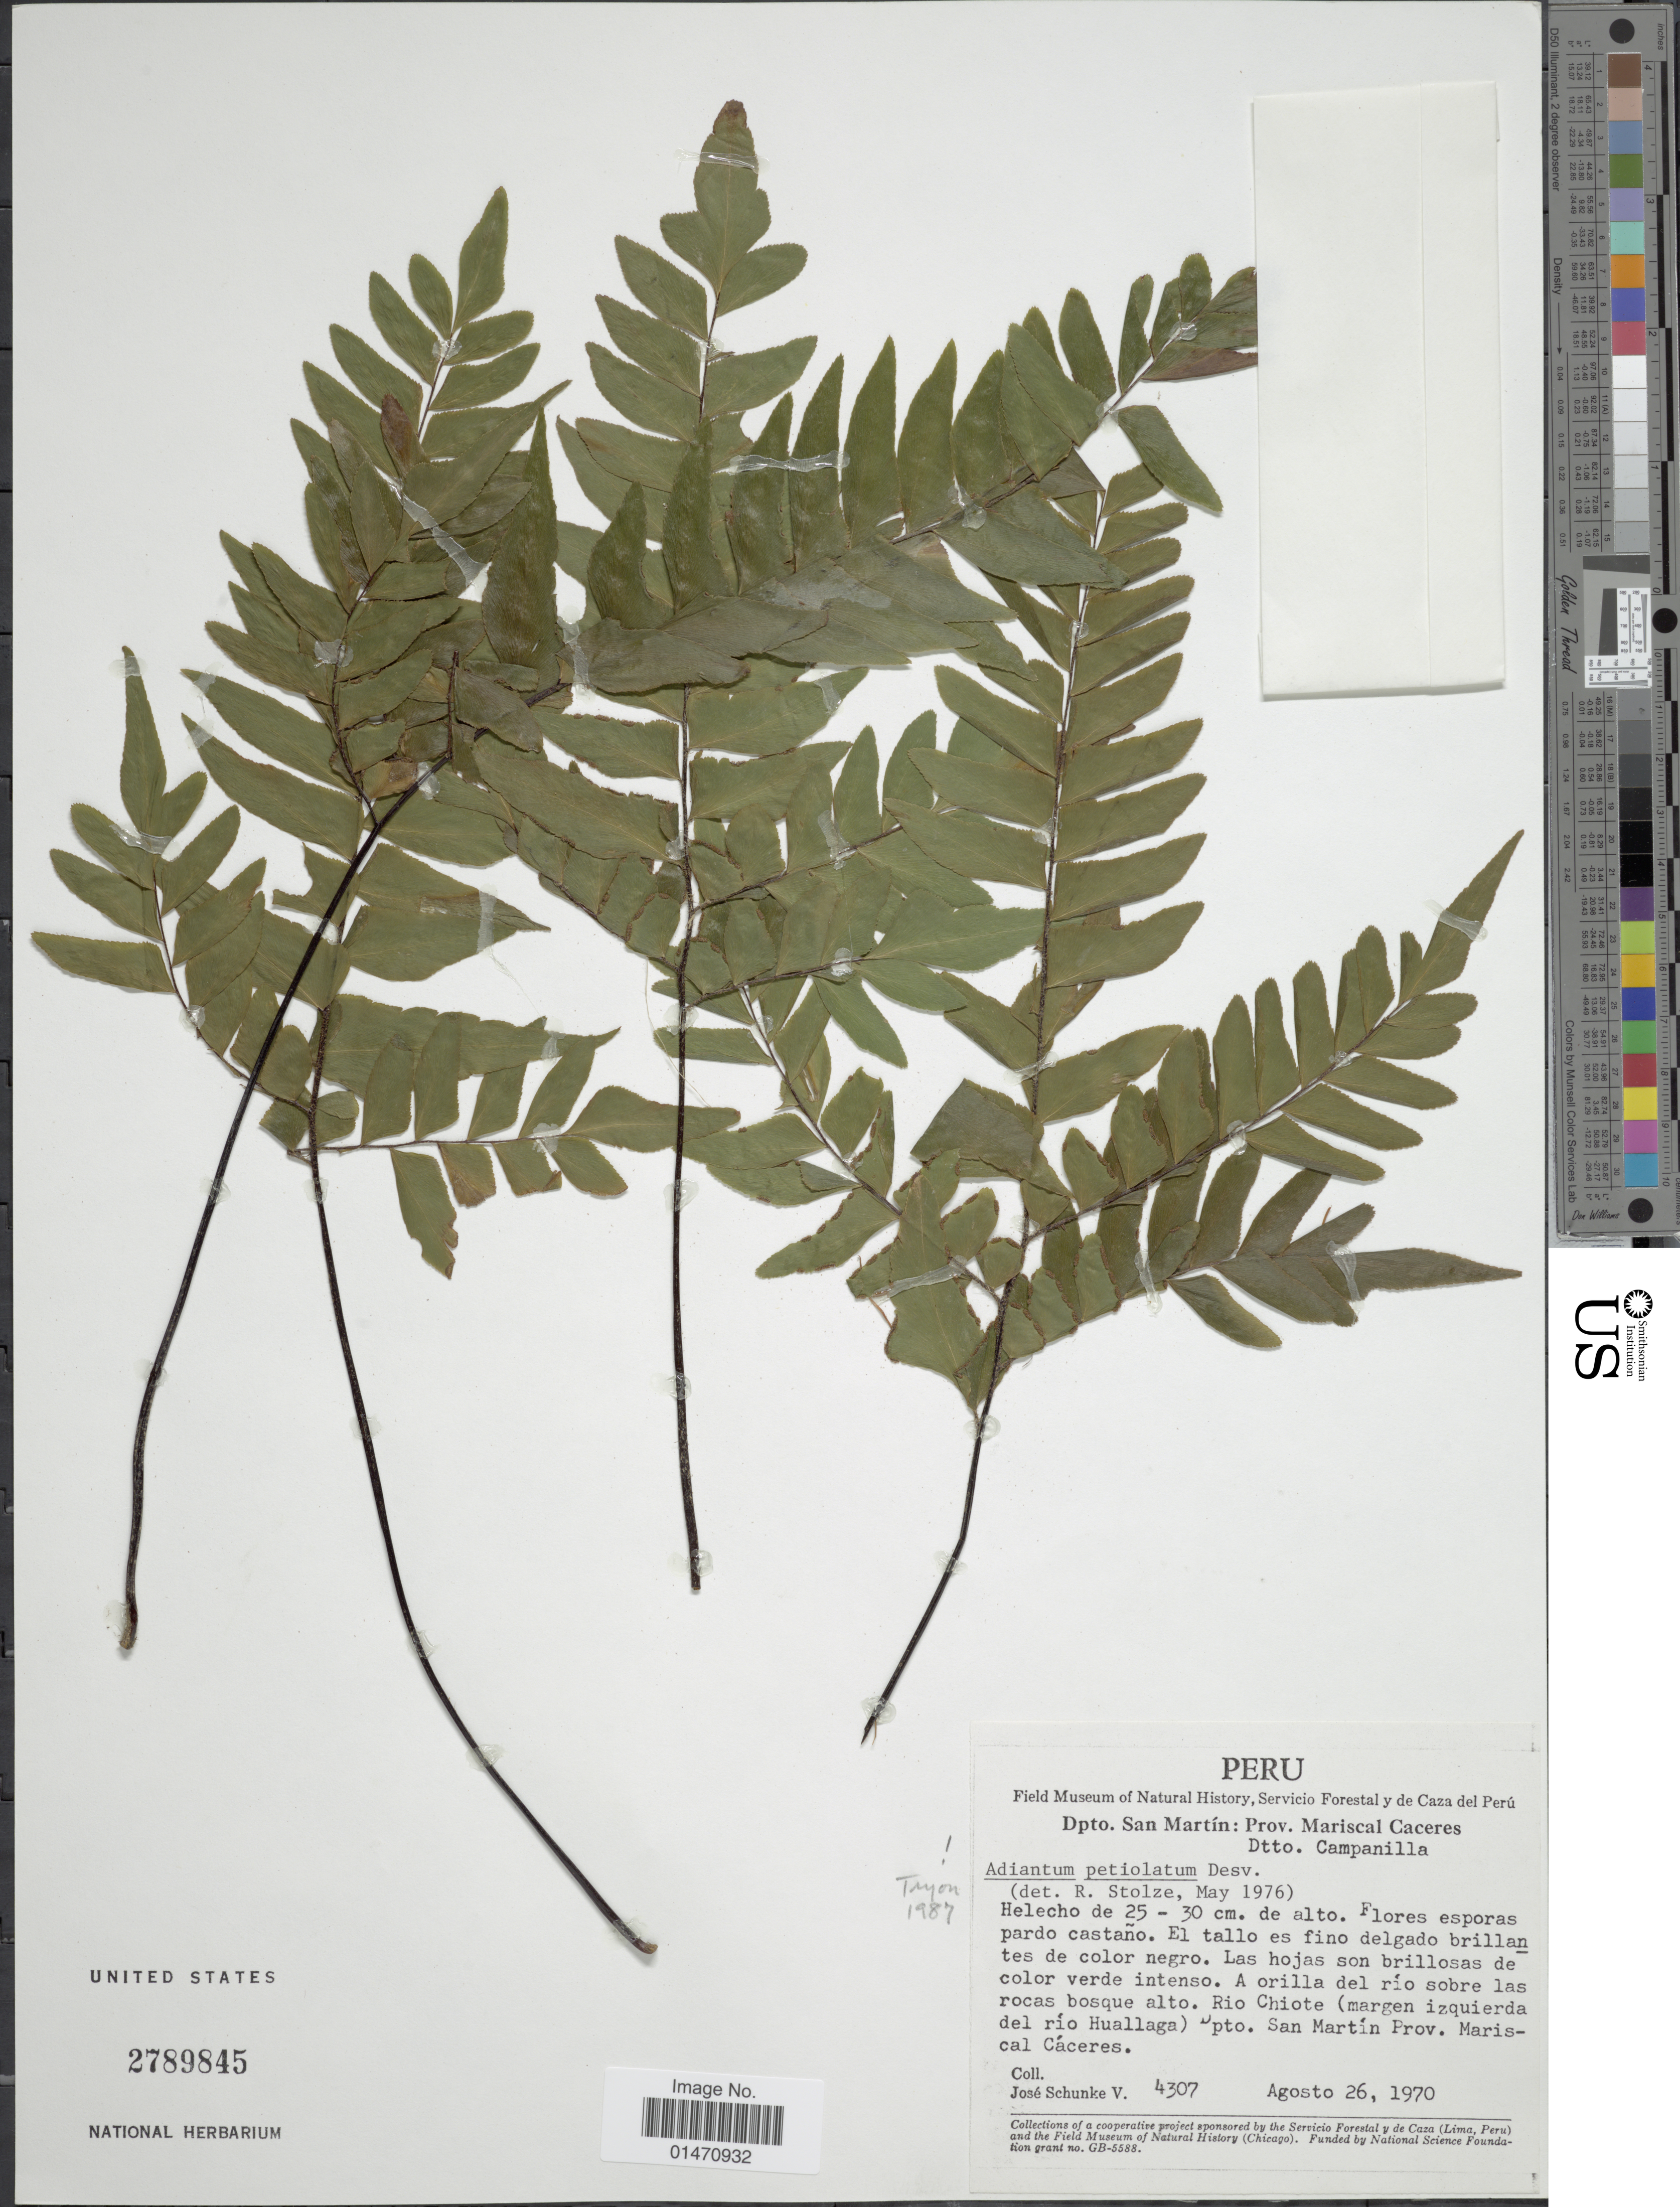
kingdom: Plantae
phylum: Tracheophyta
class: Polypodiopsida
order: Polypodiales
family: Pteridaceae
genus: Adiantum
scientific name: Adiantum petiolatum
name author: Desv.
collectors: J. Schunke Vigo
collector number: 4307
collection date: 1970-08-26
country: Peru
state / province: San Martín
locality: Dpto. San Martín: prov. Mariscal Caceres, Las hojas son brillosas de color verde intenso, A orilla del rio sobre las rocas bosque alto Rio Chiote(margem izquierda del rio Huallaga) Dpto. San Martin Prov. Mariscal Caceres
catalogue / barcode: US 2789845